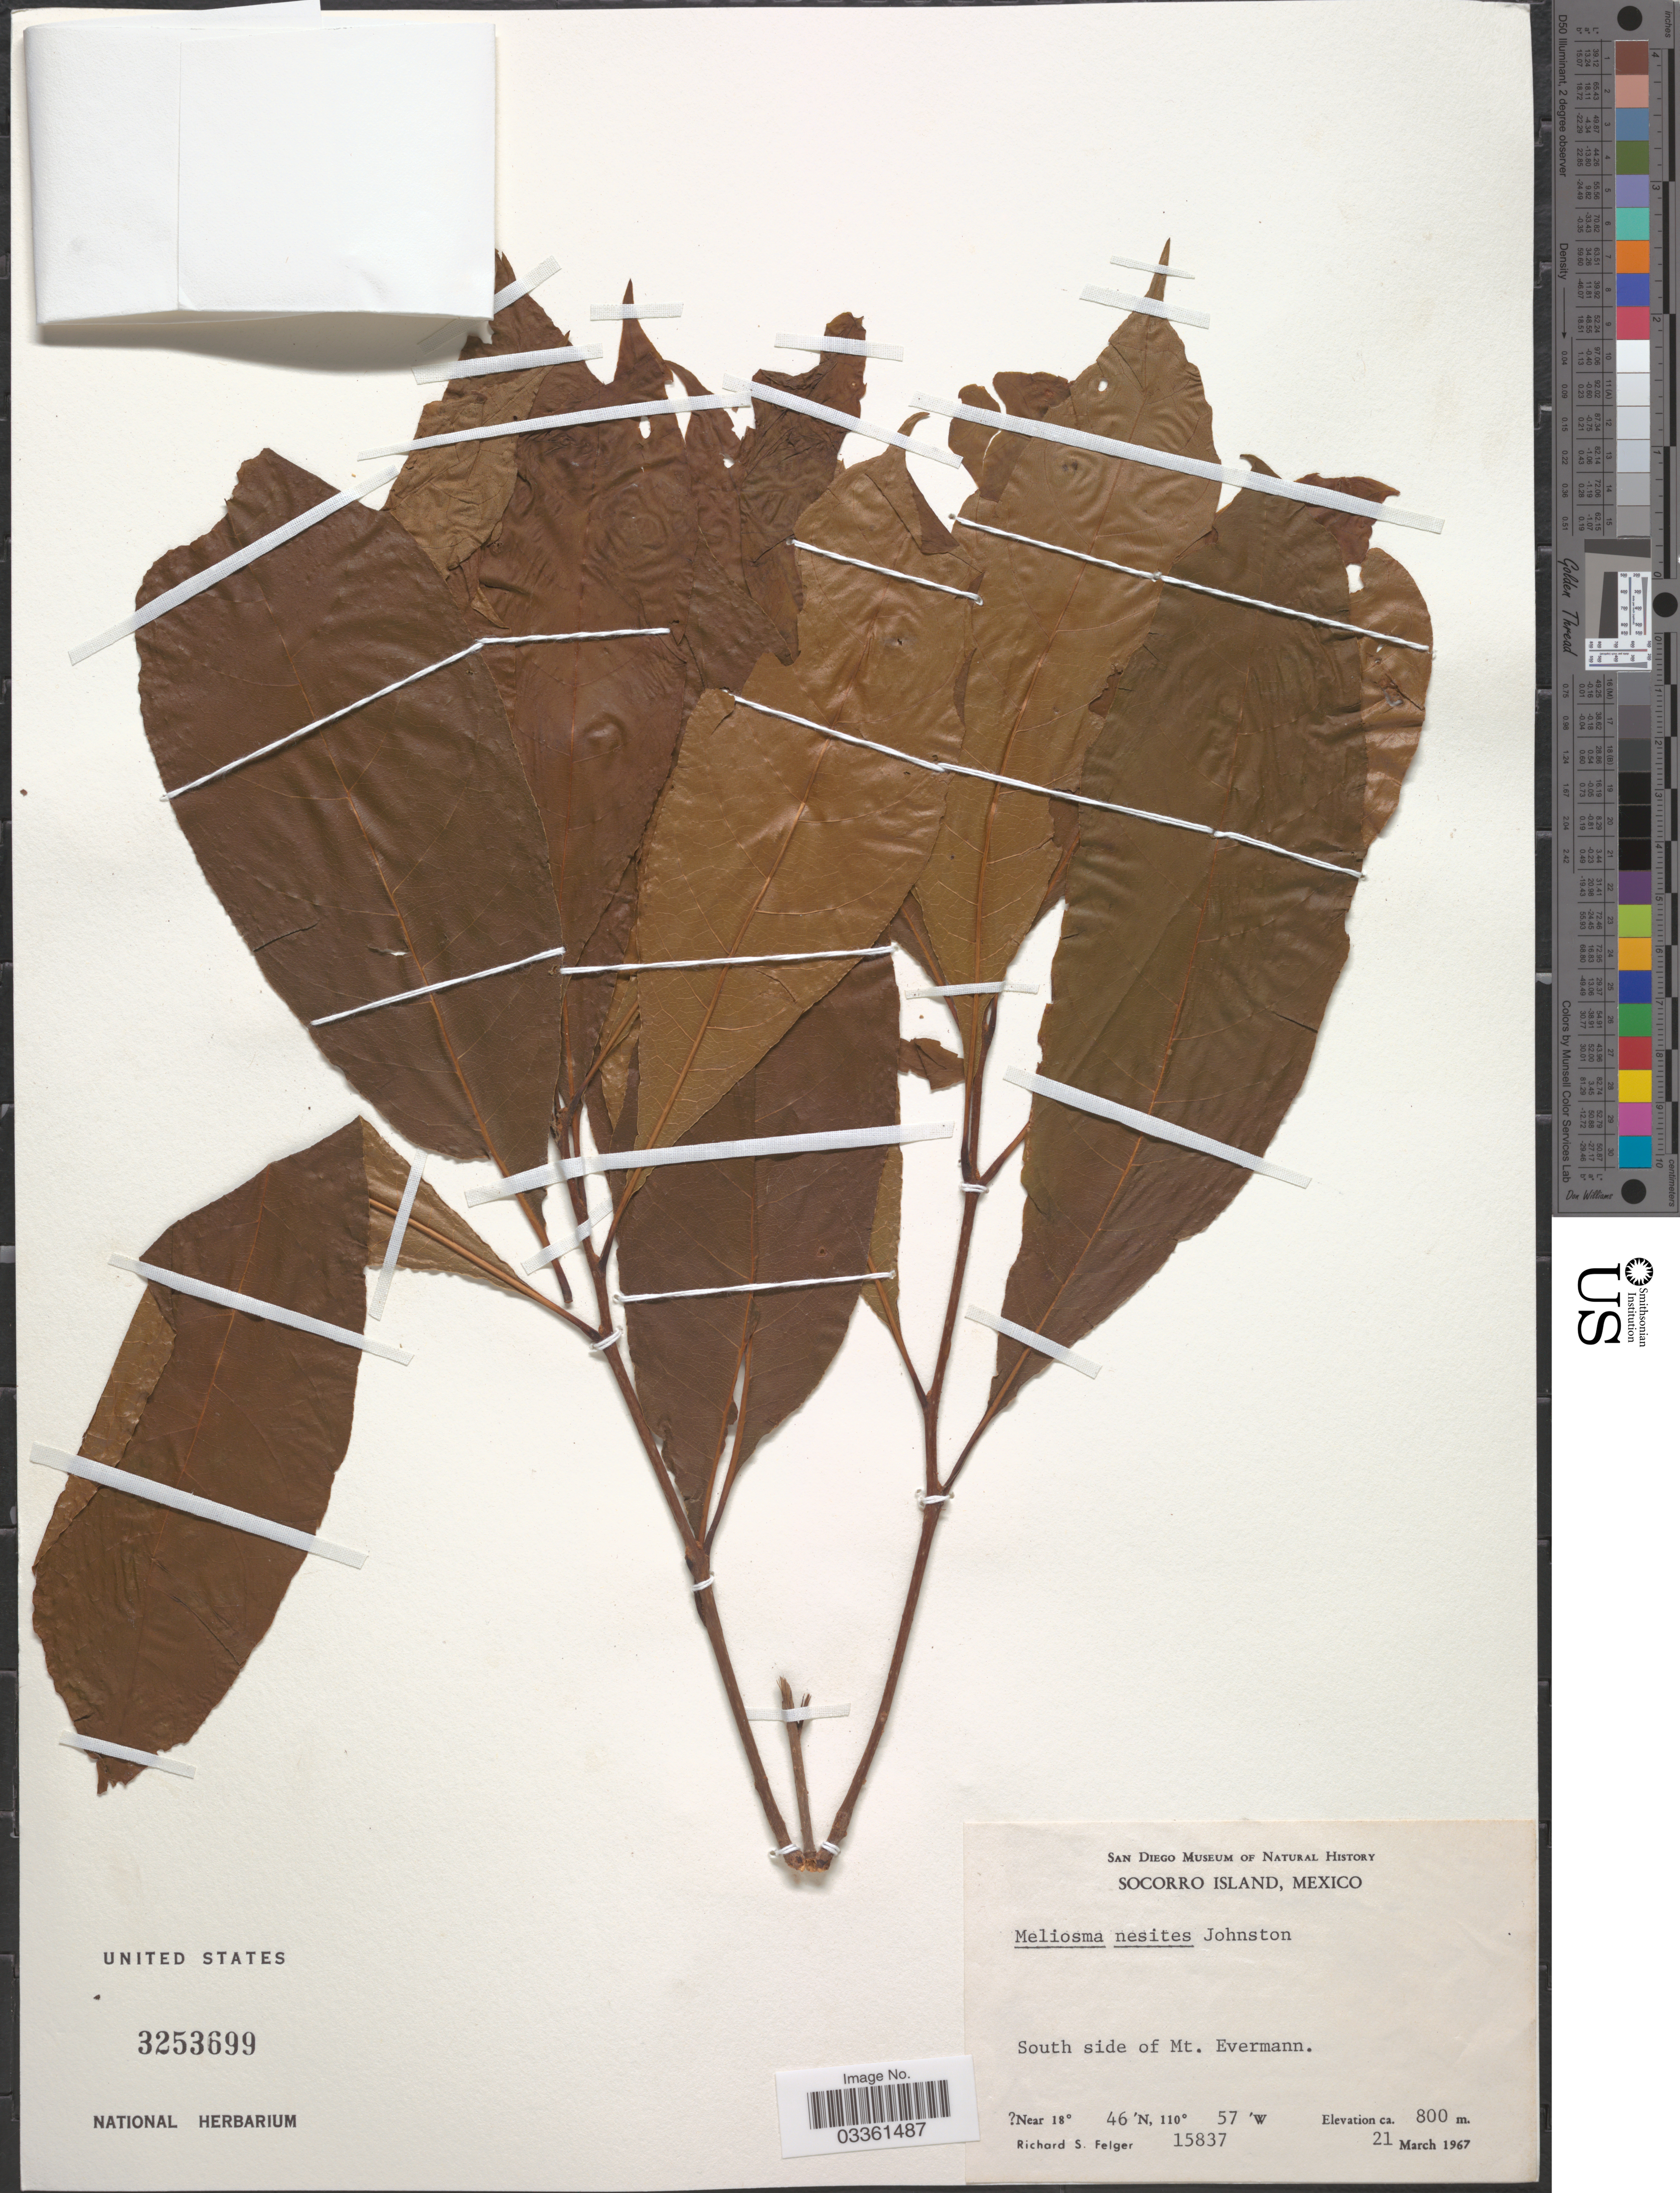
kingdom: Plantae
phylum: Tracheophyta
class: Magnoliopsida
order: Proteales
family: Sabiaceae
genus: Meliosma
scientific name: Meliosma nesites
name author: I.M. Johnst.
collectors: R. S. Felger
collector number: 15837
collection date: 1967-03-21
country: Mexico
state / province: Colima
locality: Socorro Island. South side of Mt. Evermann.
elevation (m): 800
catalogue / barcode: US 3253699